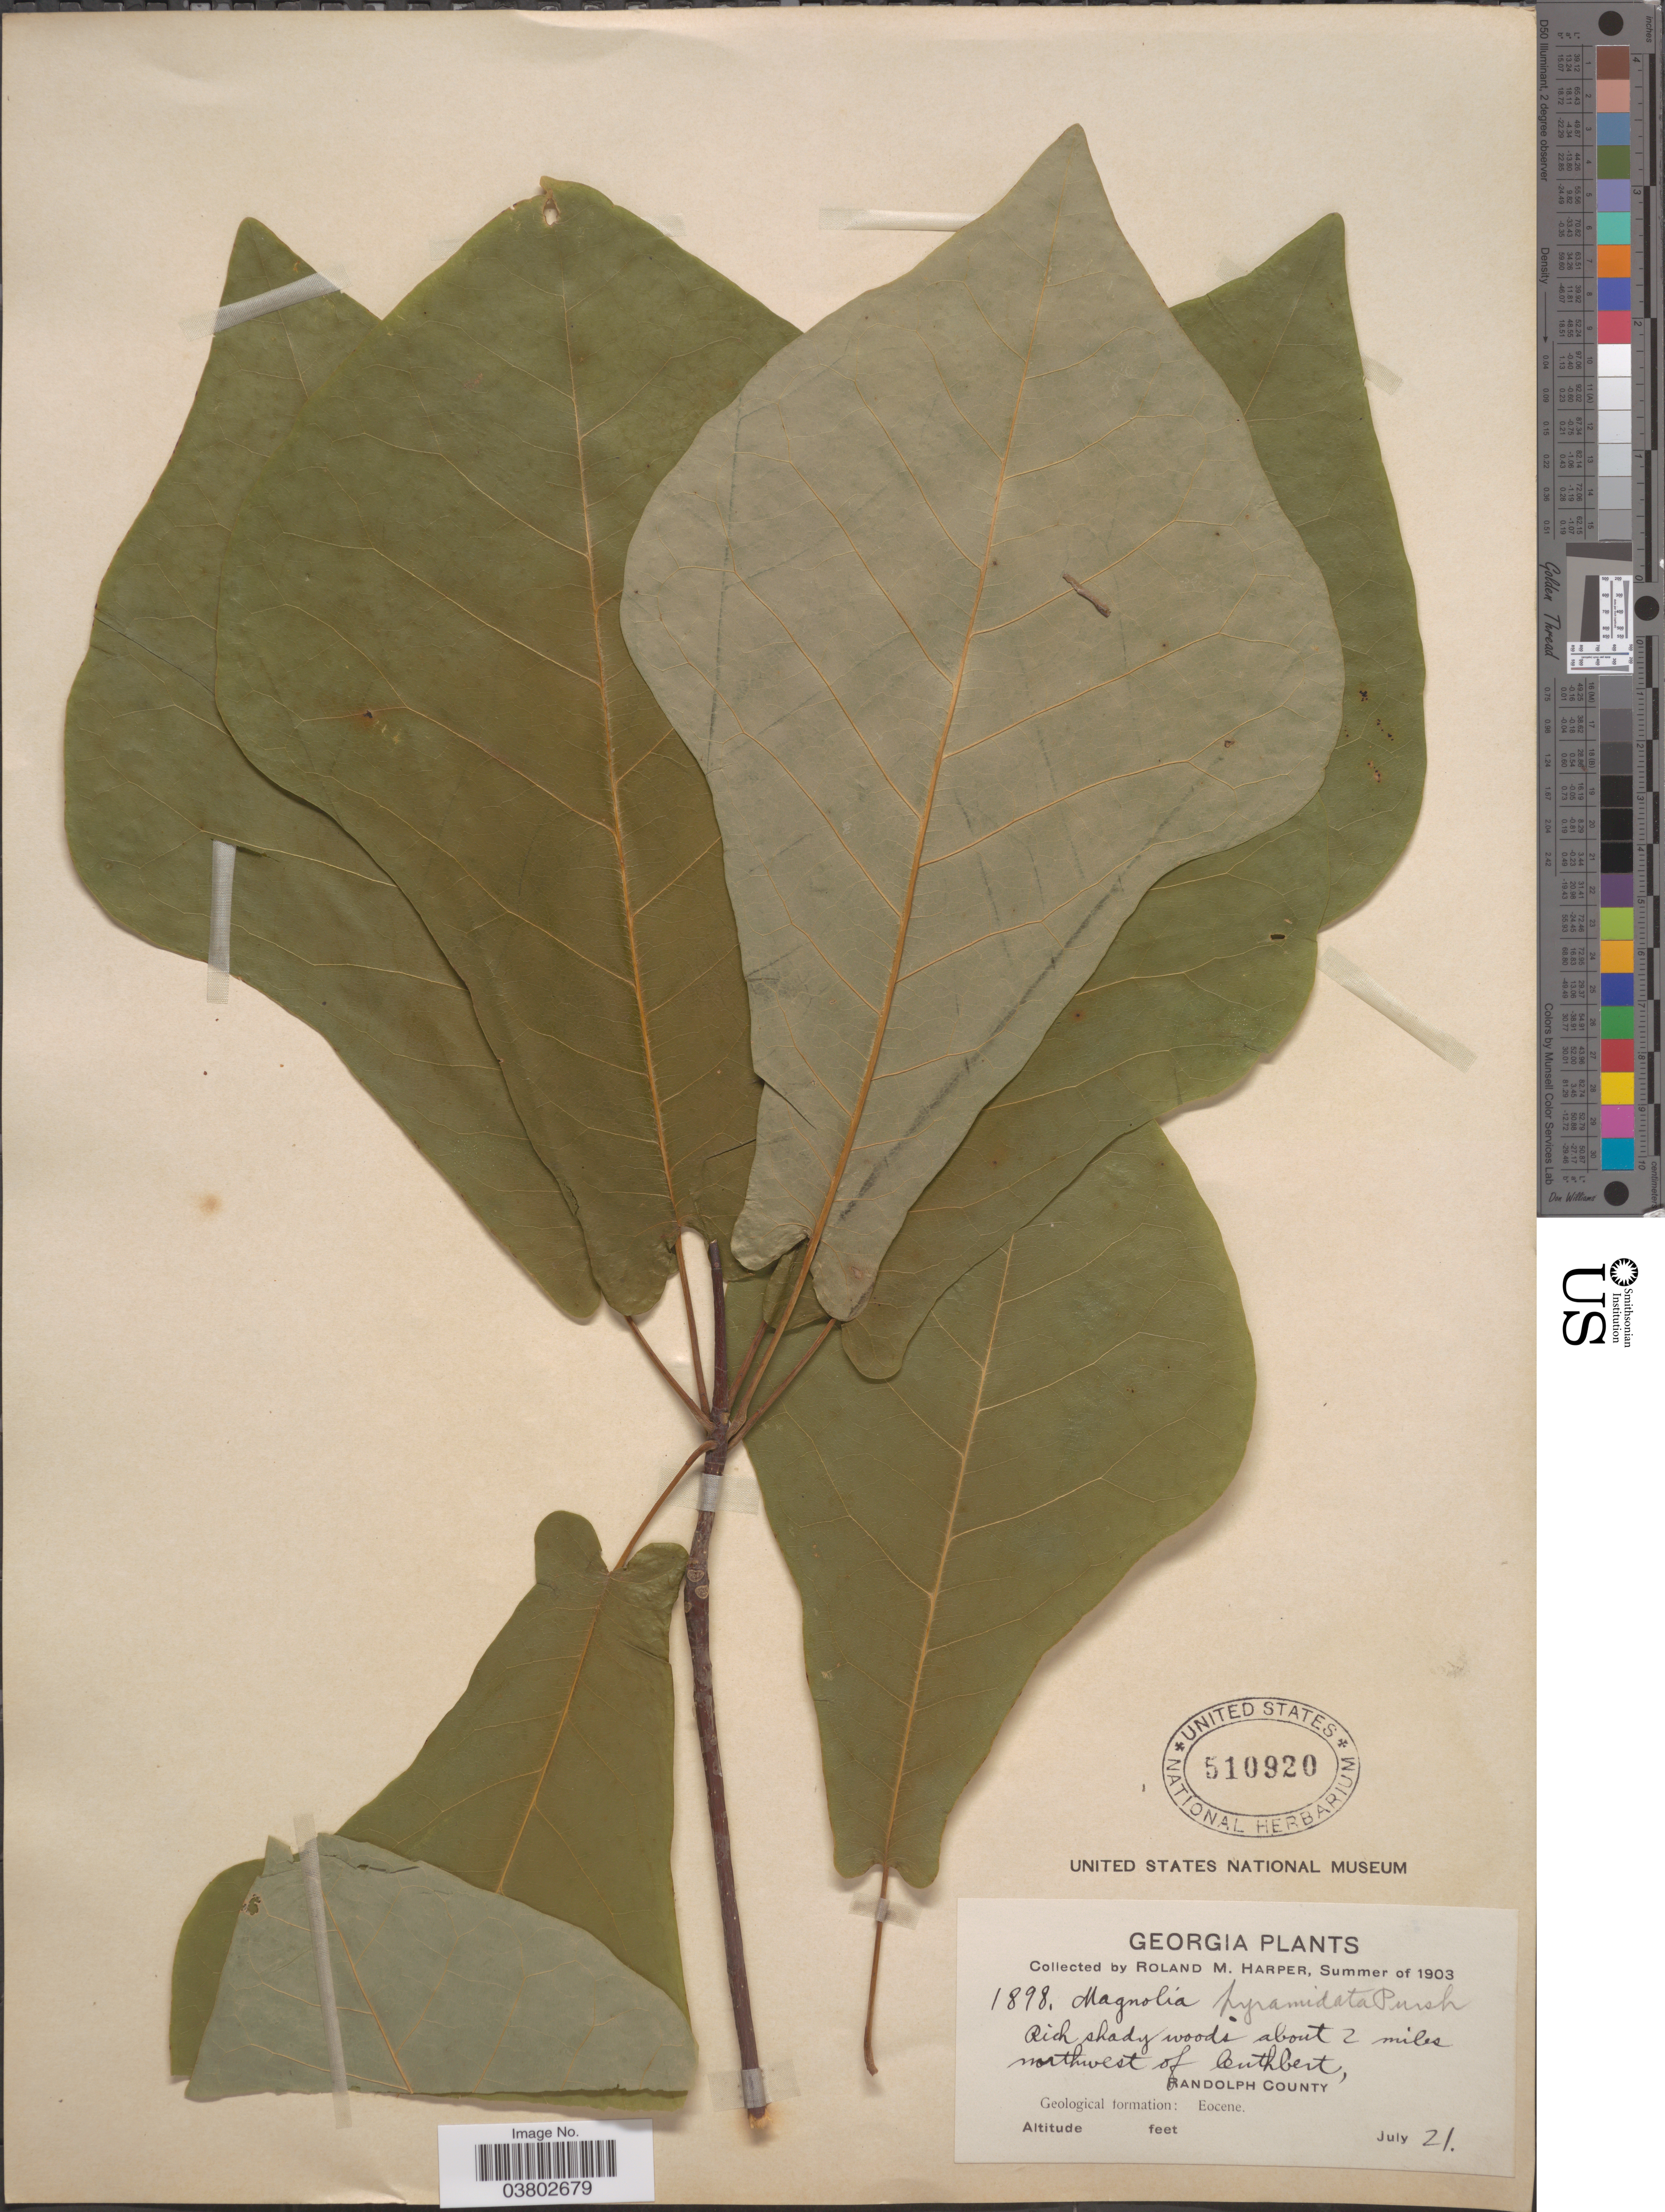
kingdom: Plantae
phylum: Tracheophyta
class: Magnoliopsida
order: Magnoliales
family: Magnoliaceae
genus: Magnolia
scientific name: Magnolia pyramidata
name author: W. Bartram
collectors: R. M. Harper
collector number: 1898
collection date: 1903-07-21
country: United States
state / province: Georgia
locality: About 2 miles northwest of Cuthbert, Randolph County. Geological formation: Eocene.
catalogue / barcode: US 510920